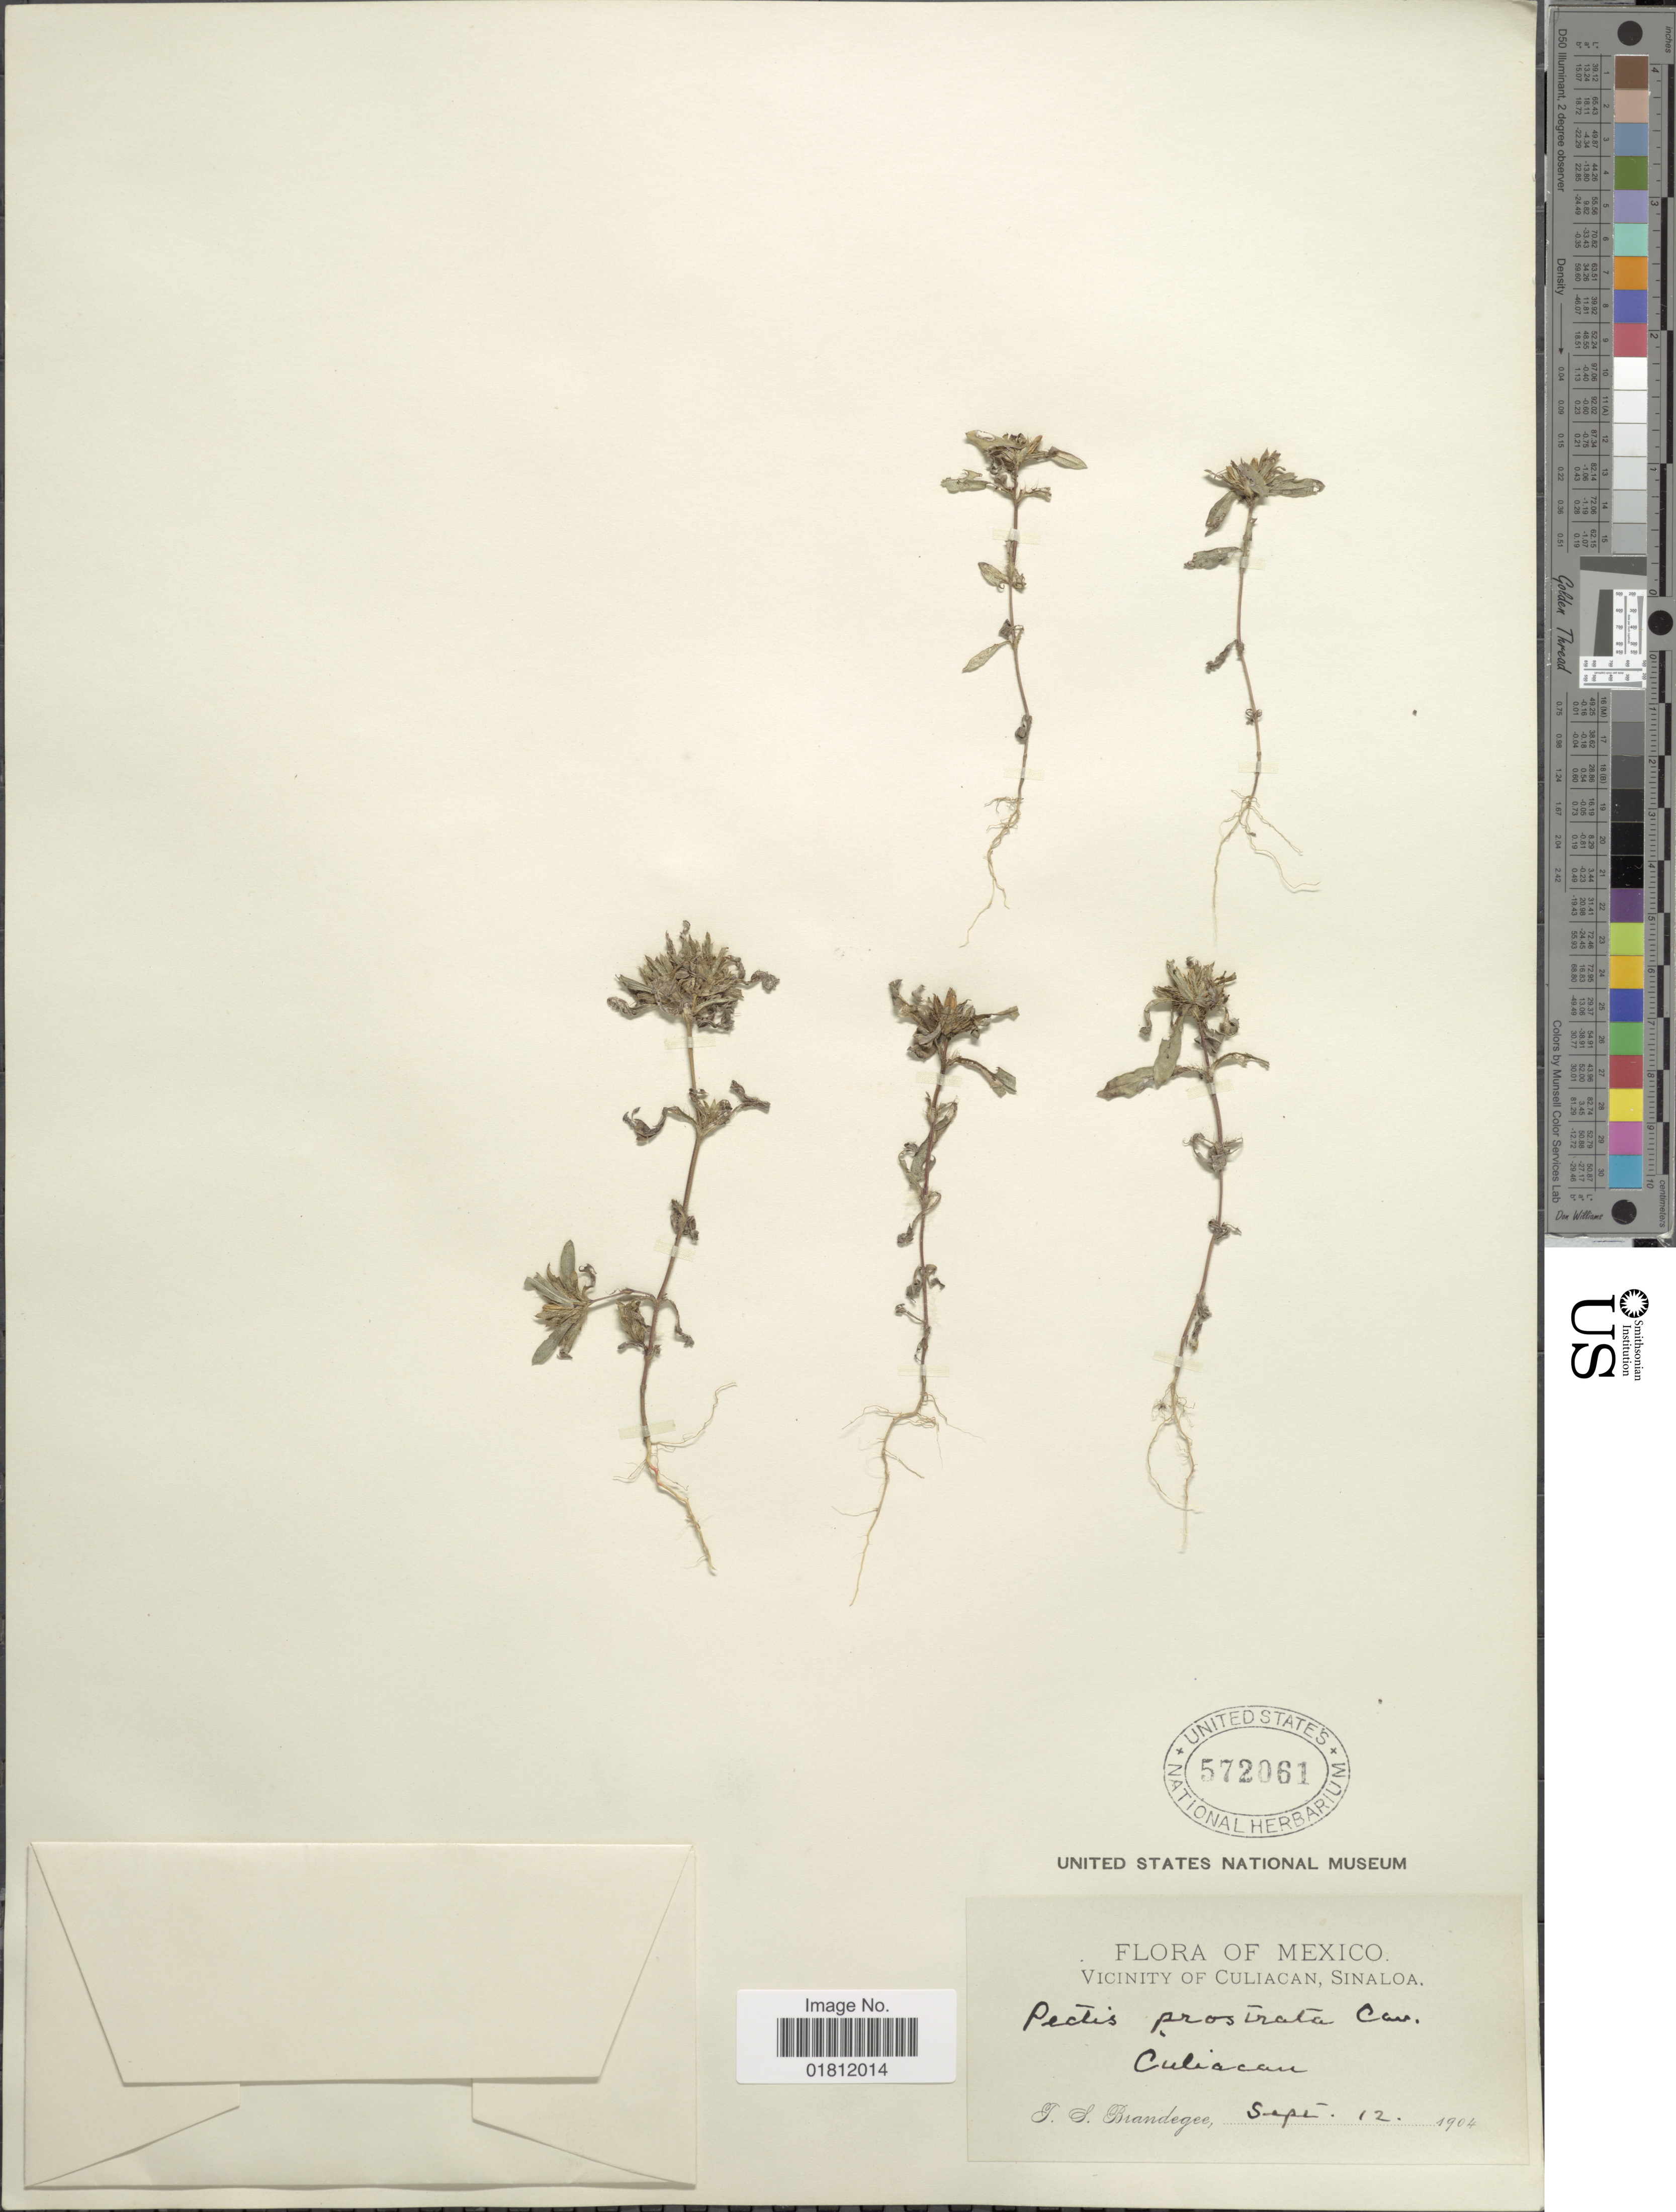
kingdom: Plantae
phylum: Tracheophyta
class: Magnoliopsida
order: Asterales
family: Asteraceae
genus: Pectis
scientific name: Pectis prostrata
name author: Cav.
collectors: T. S. Brandegee (herbarium)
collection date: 1904-09-12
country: Mexico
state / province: Sinaloa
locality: Vicinity of Culiacan, Sinaloa.Culiacan.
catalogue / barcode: US 572061